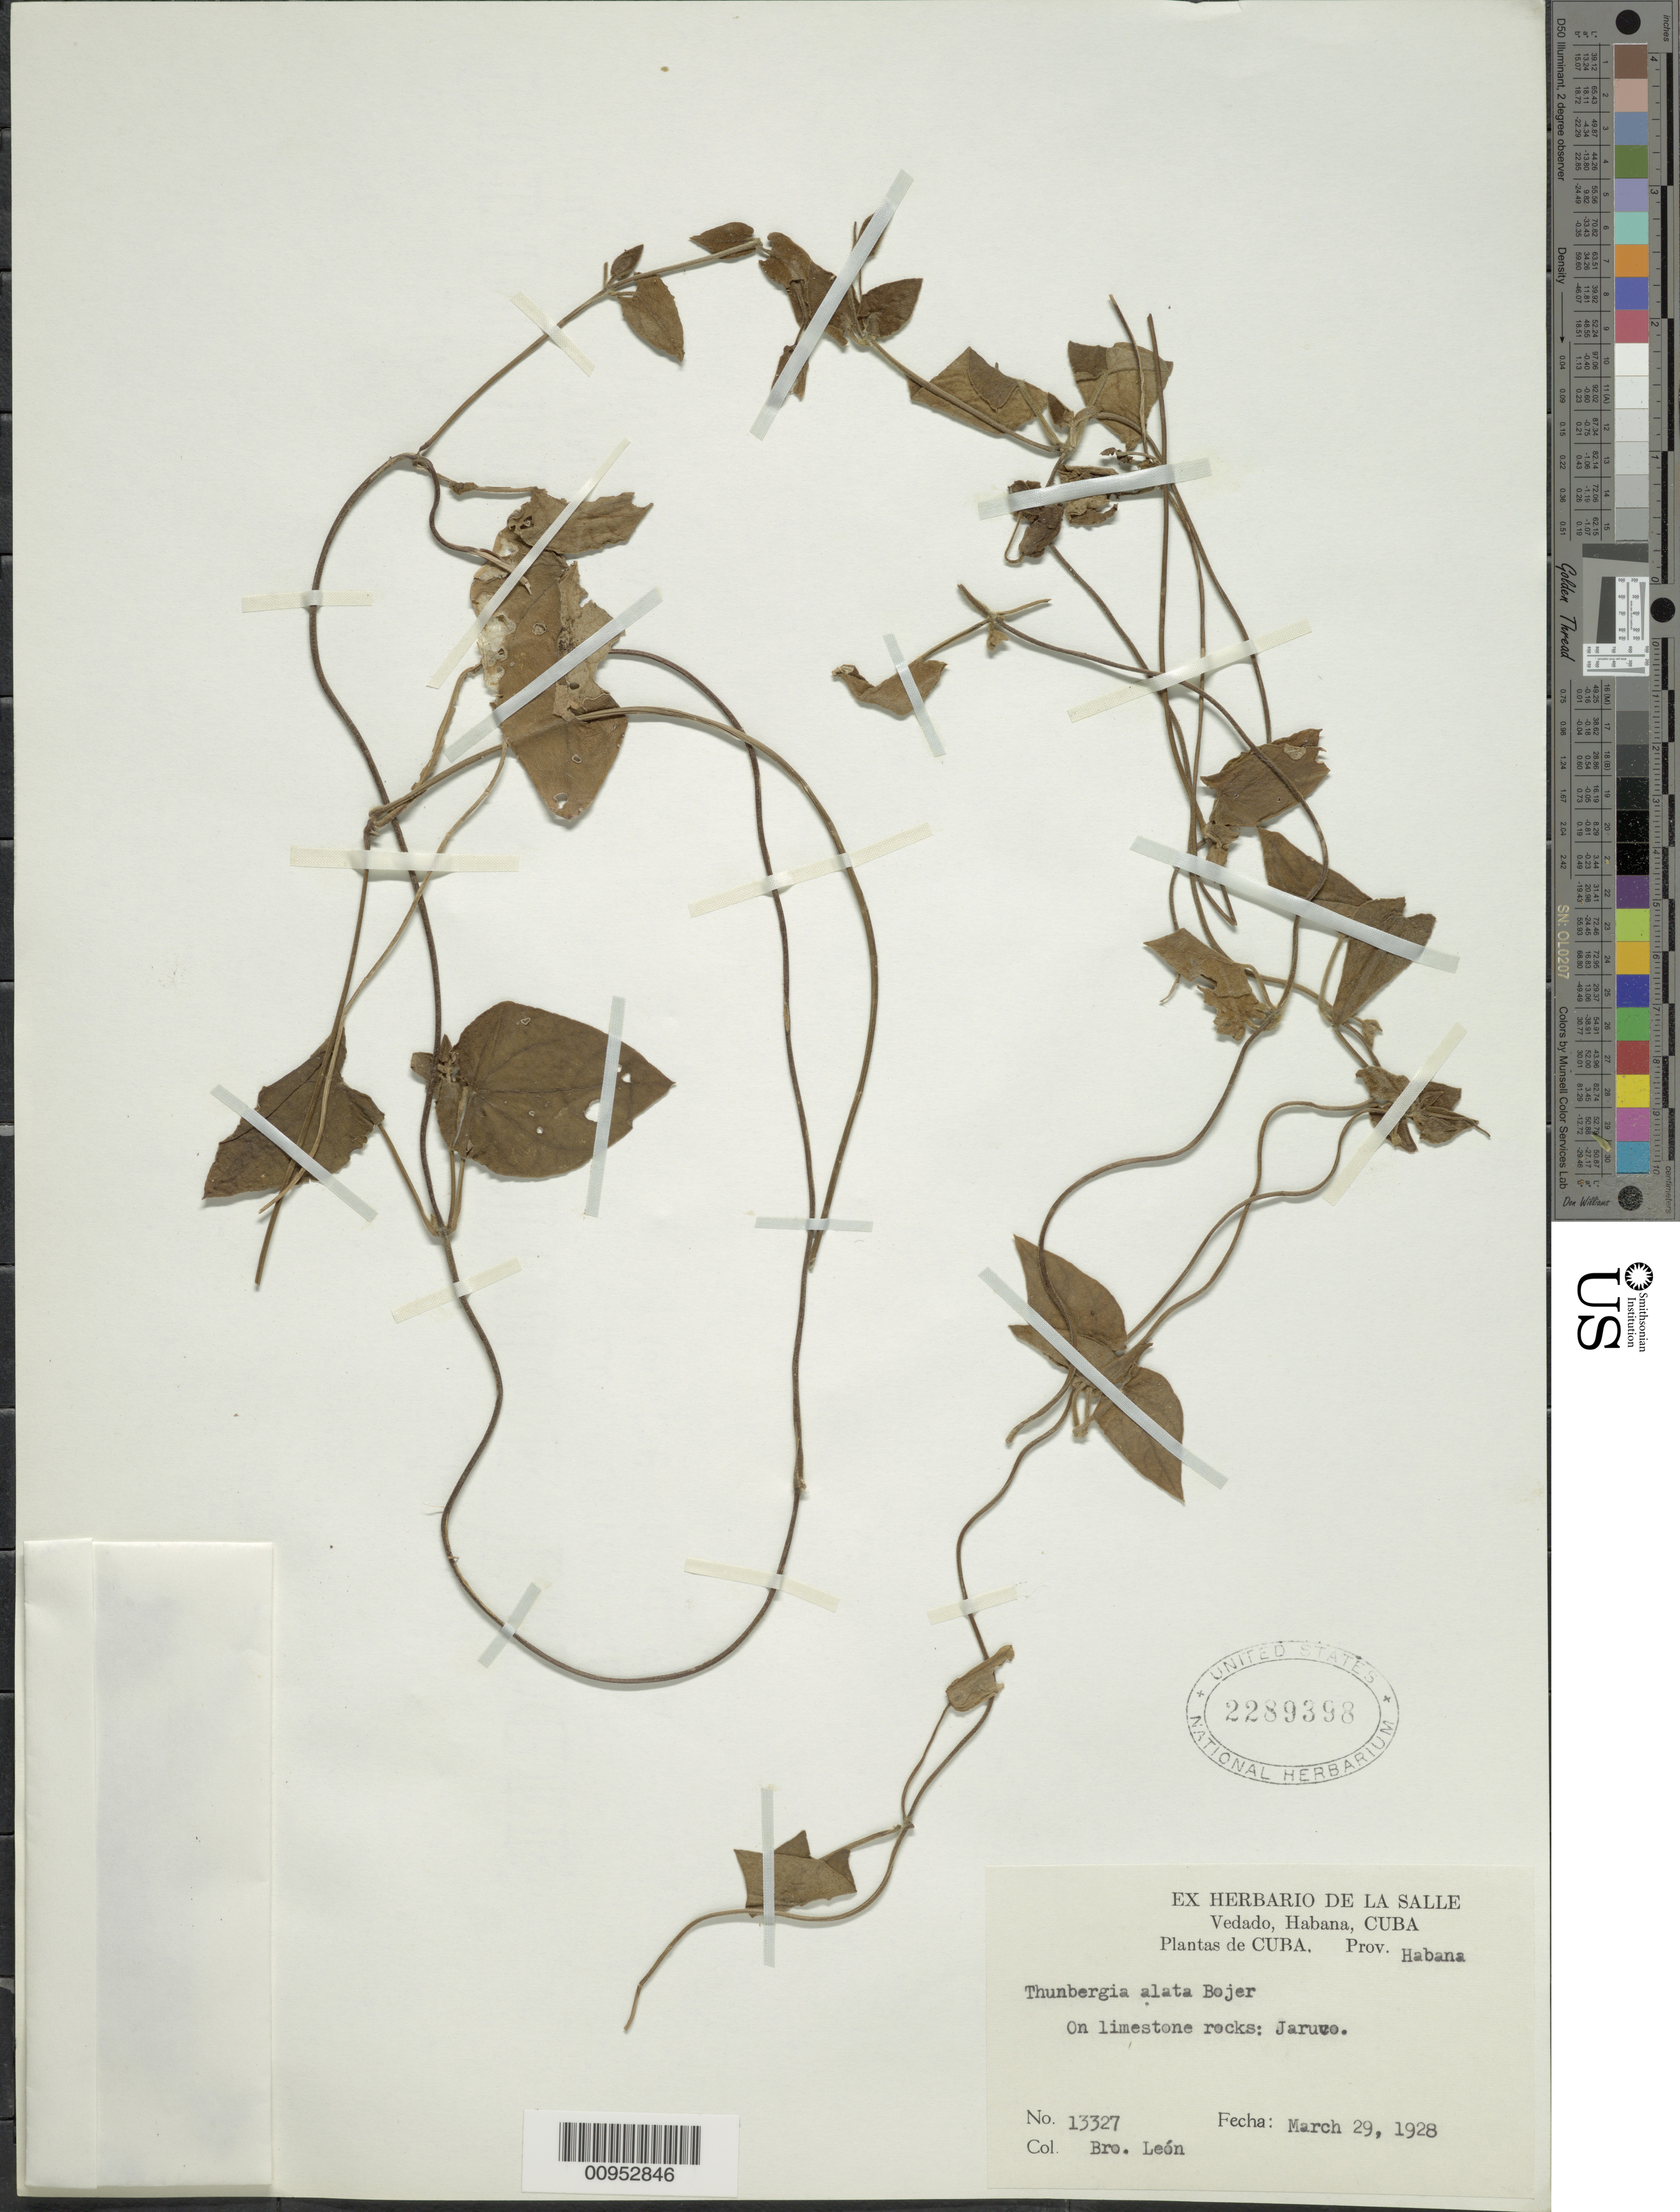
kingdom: Plantae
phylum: Tracheophyta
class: Magnoliopsida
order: Lamiales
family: Acanthaceae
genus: Thunbergia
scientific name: Thunbergia alata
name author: Bojer ex Sims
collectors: Bro. León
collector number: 13327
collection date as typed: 29 Mar 1928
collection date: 1928-03-29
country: Cuba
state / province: La Habana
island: Cuba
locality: Jaruco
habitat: On limestone rocks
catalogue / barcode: US 2289398